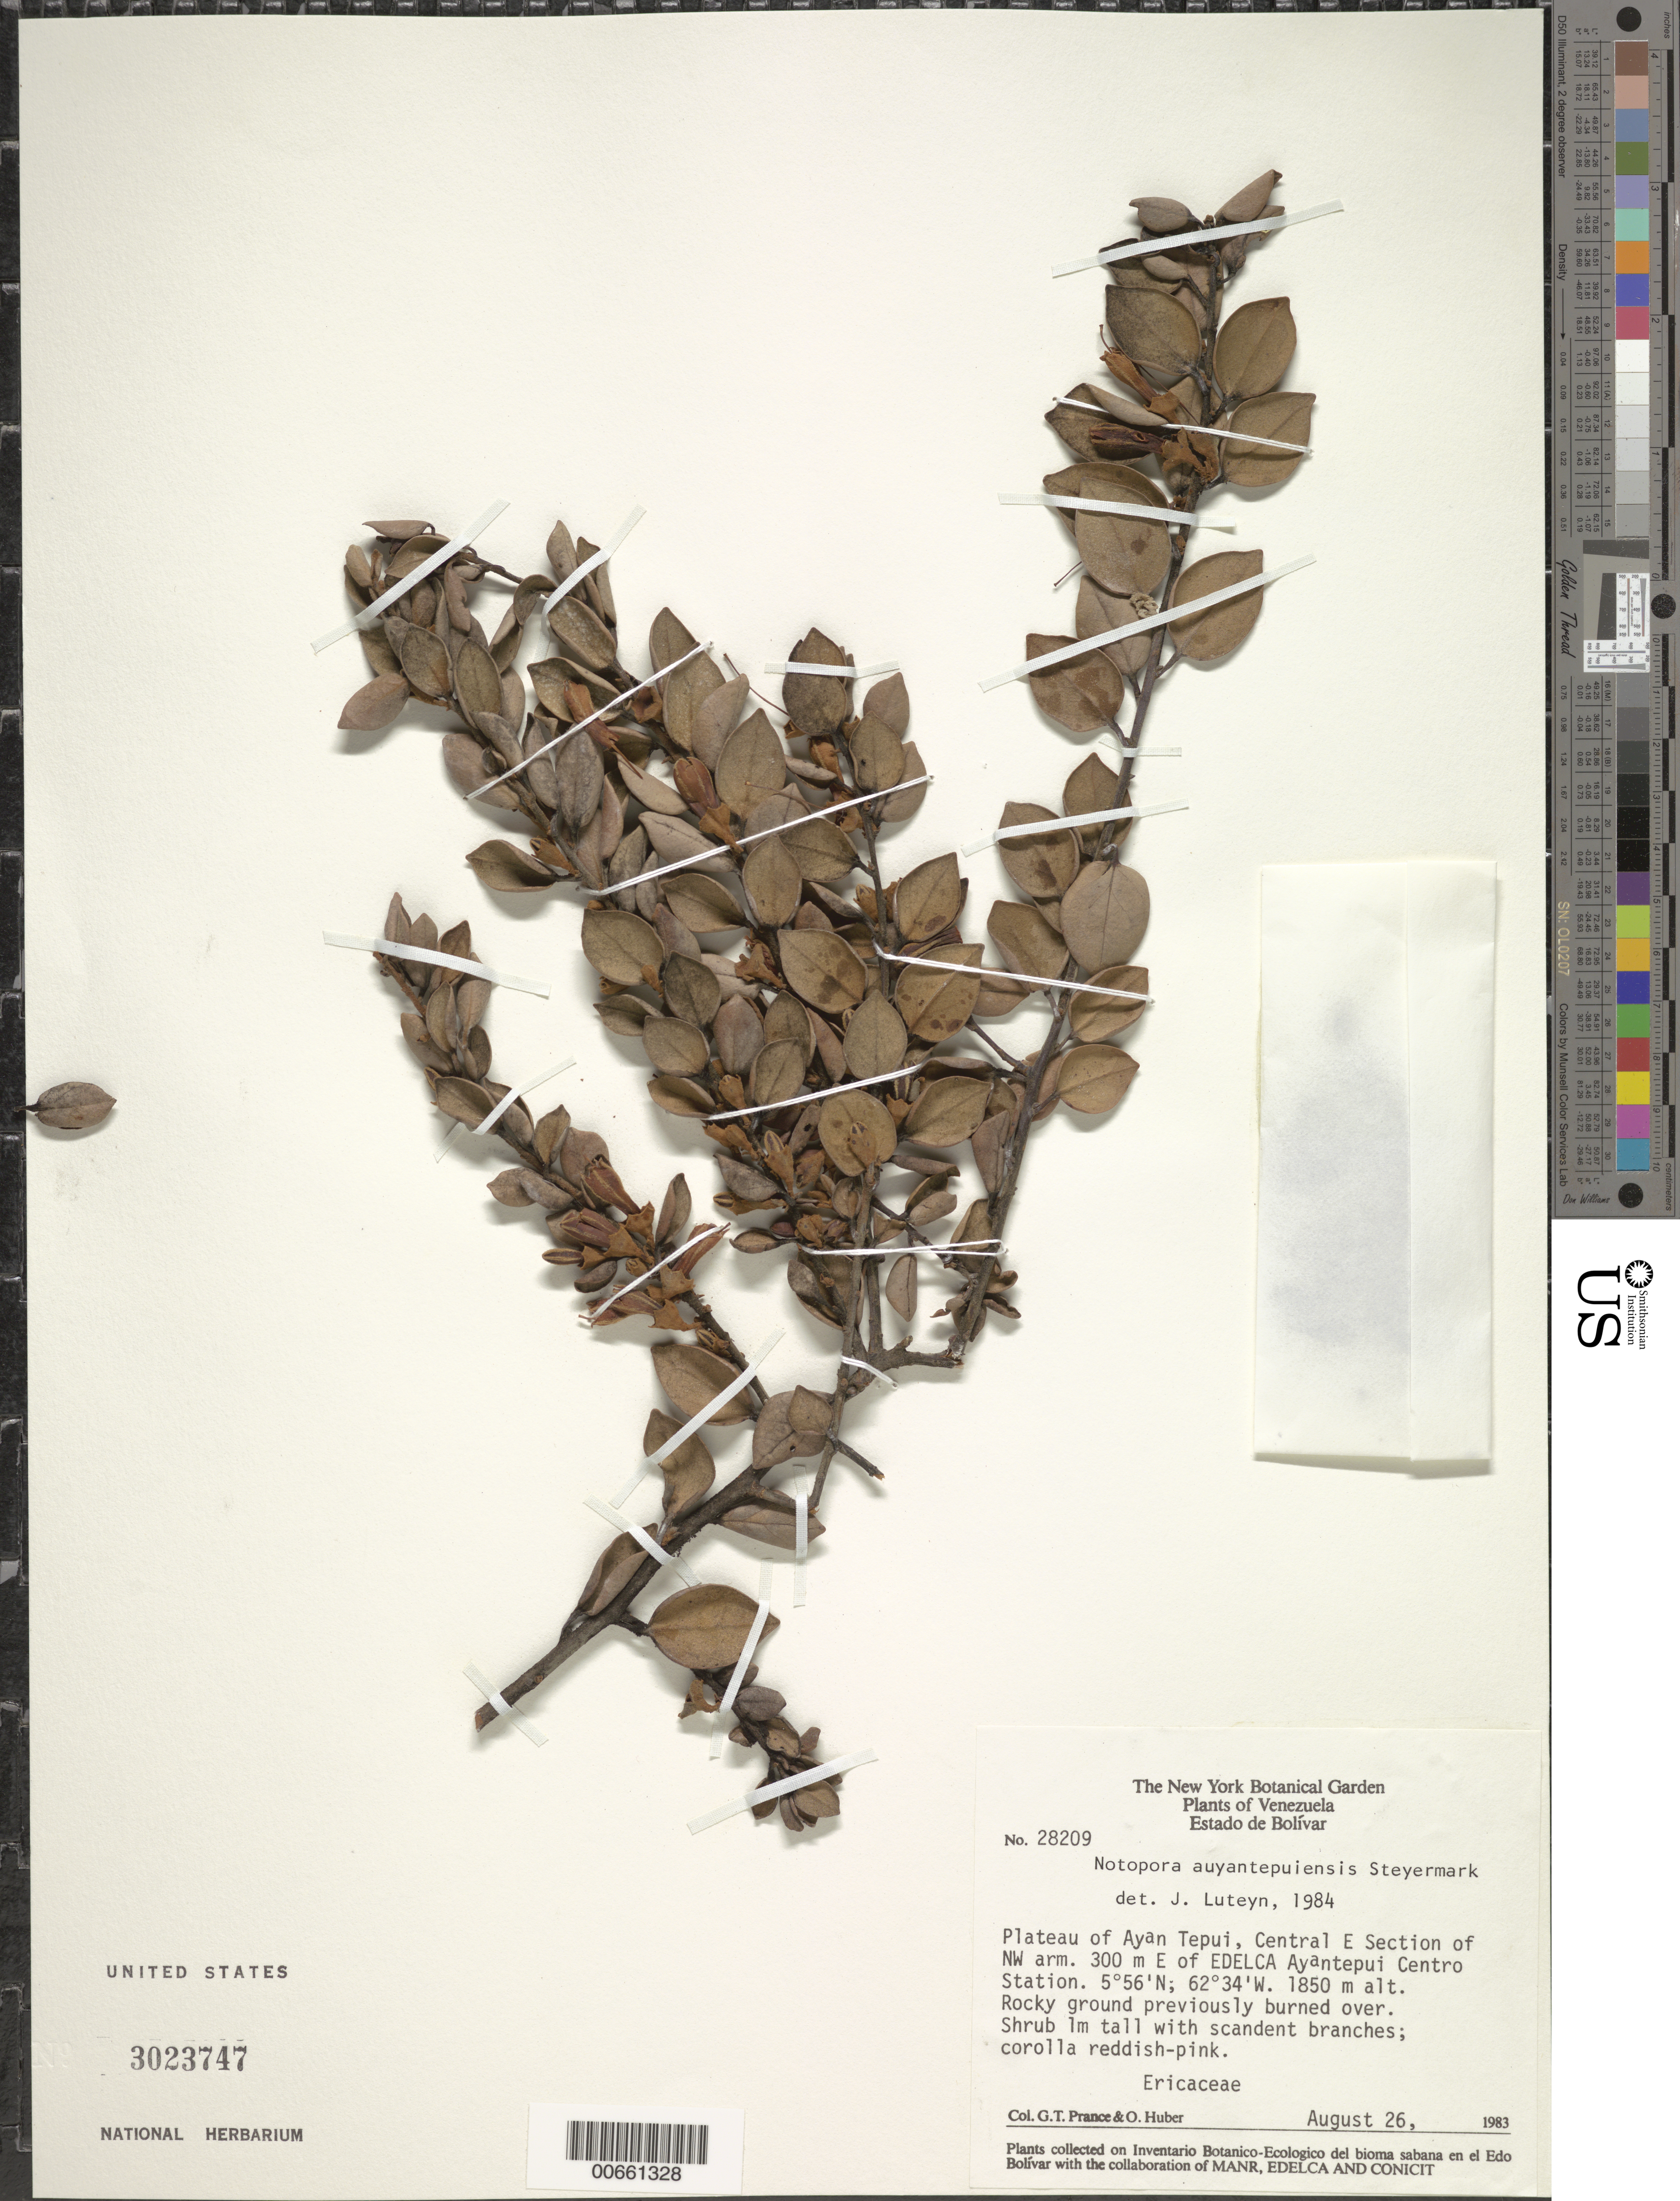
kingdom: Plantae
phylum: Tracheophyta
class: Magnoliopsida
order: Ericales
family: Ericaceae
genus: Notopora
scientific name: Notopora auyantepuiensis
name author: Steyerm.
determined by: Luteyn, J. L.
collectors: G. T. Prance & O. Huber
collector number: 28209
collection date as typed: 26-Aug-83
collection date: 1983-08-26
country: Venezuela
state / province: Bolívar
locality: Auyan tepuí plateau, 300 m E of EDELAC Aantepuí-Centro Station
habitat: Rocky ground previously burned over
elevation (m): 1850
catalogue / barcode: US 3023747